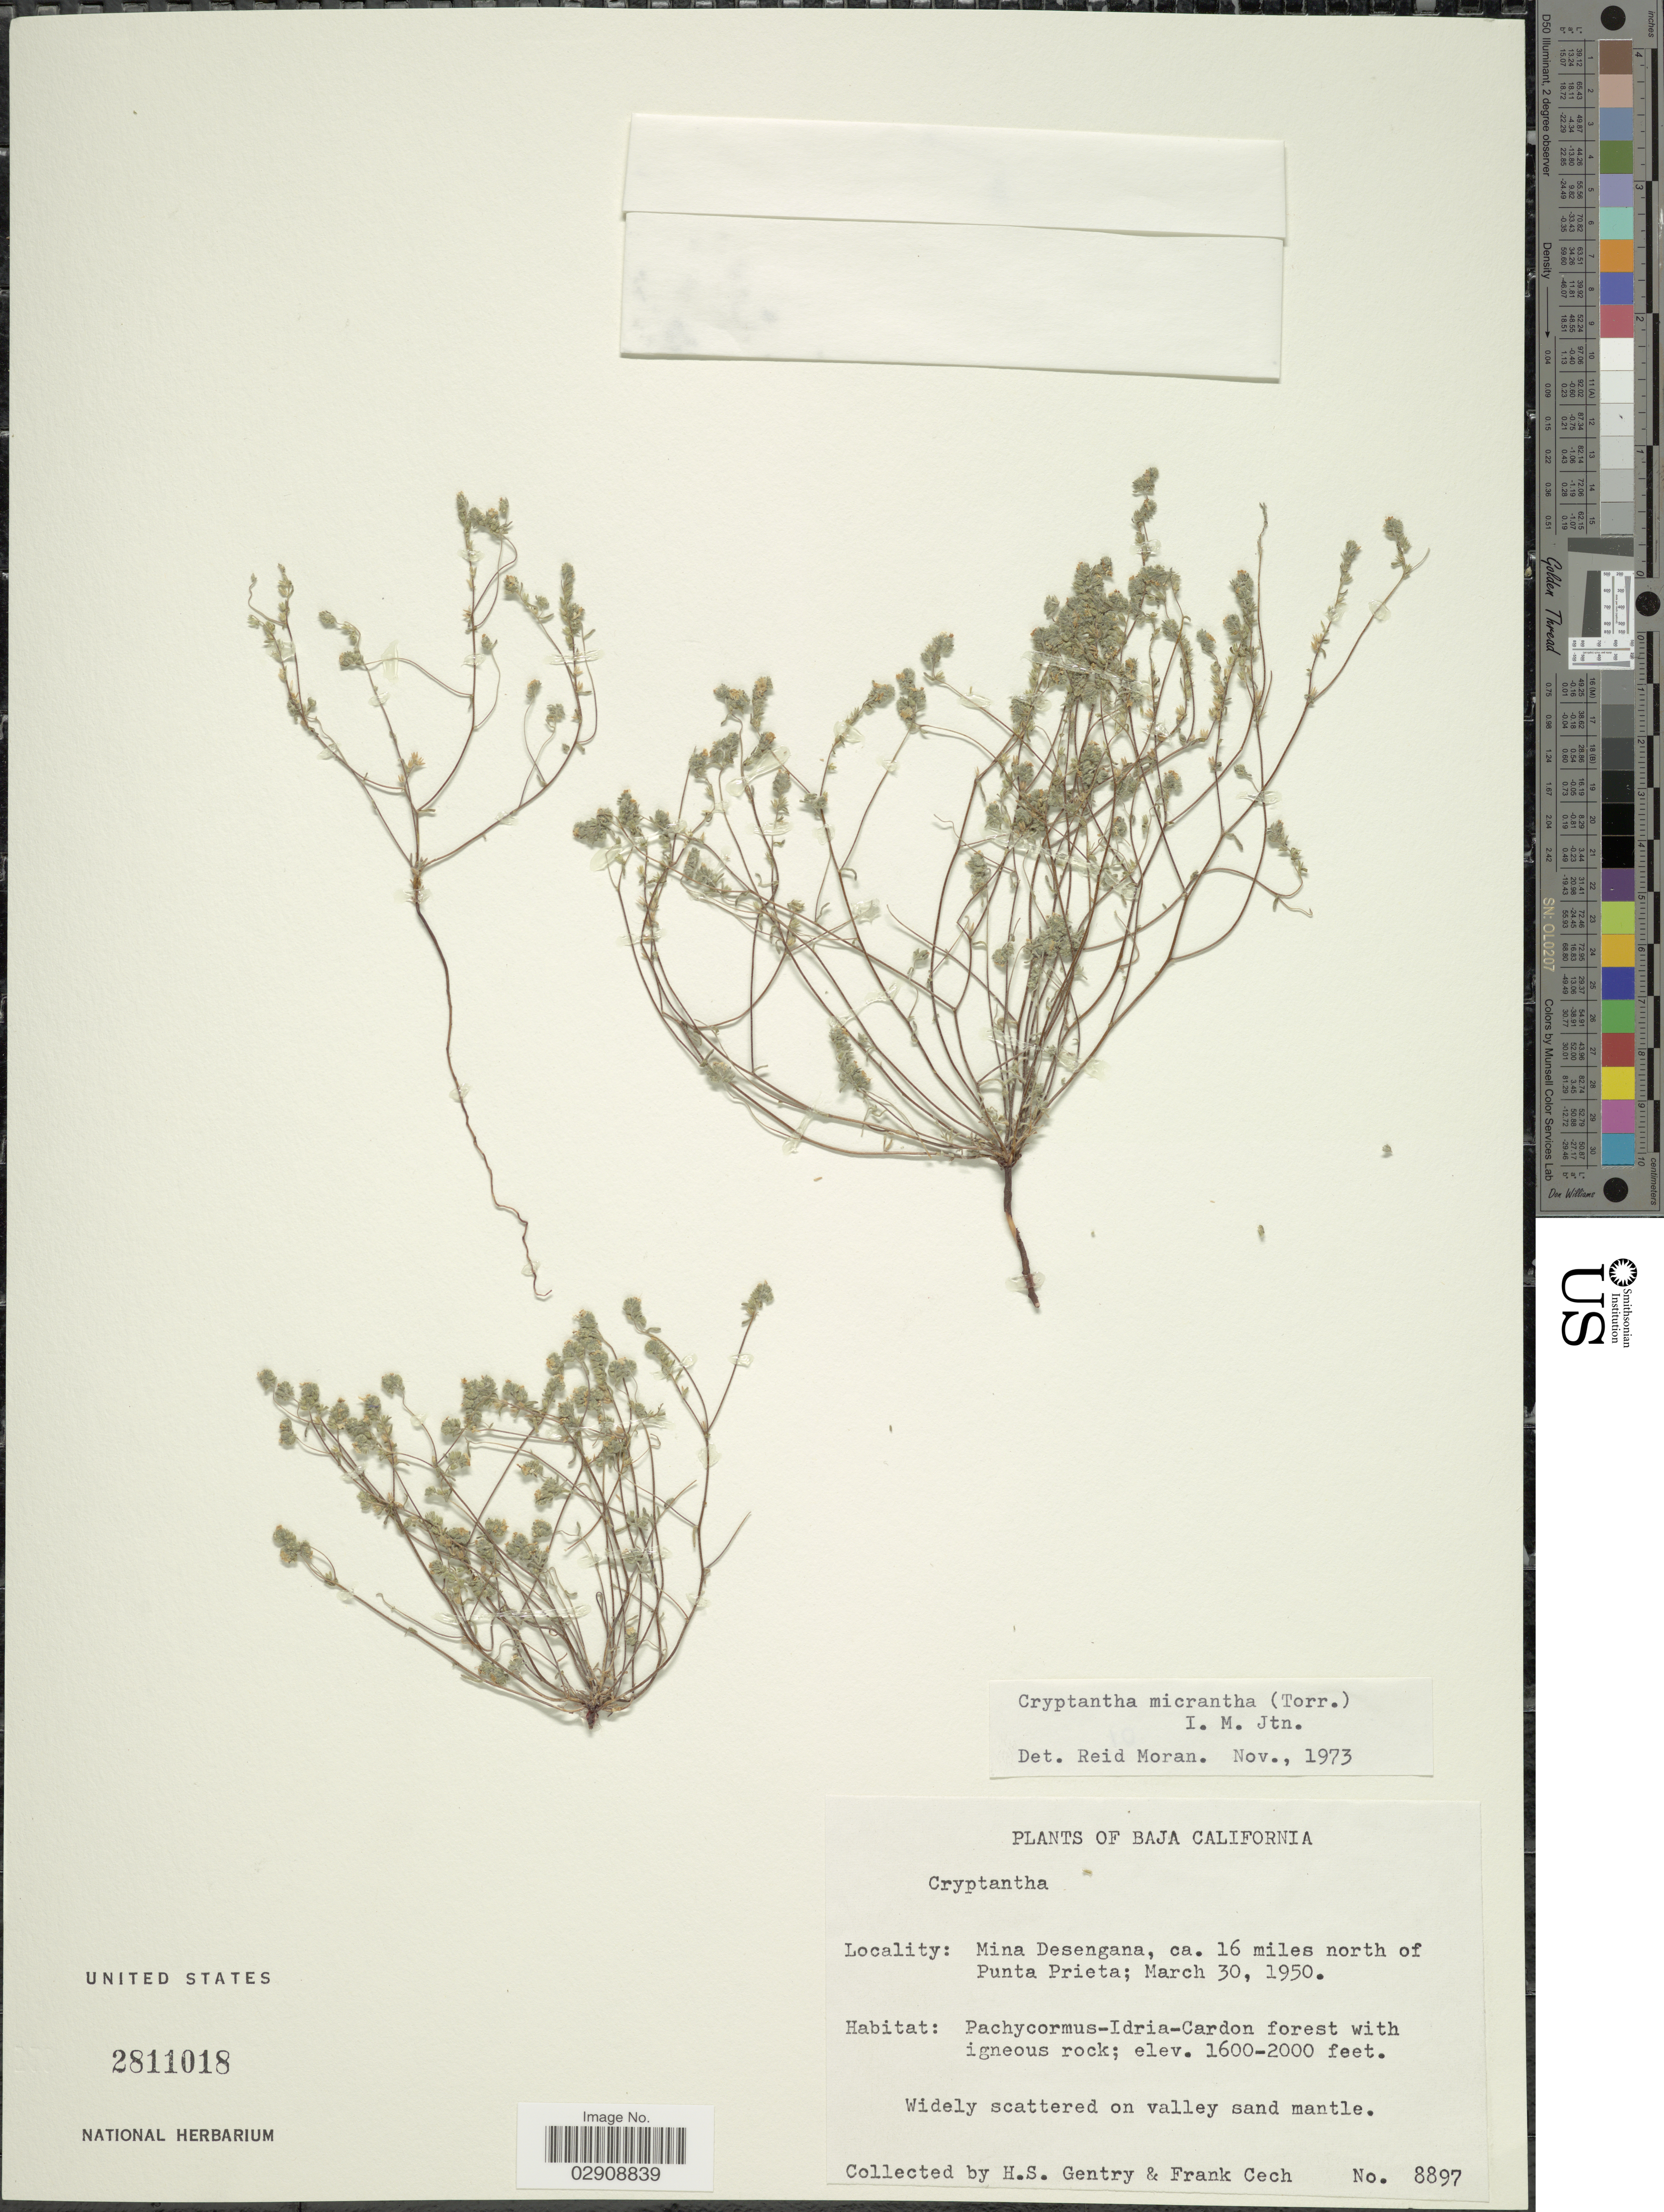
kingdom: Plantae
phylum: Tracheophyta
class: Magnoliopsida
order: Boraginales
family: Boraginaceae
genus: Cryptantha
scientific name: Cryptantha micrantha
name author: (Torr.) I.M. Johnst.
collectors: H. S. Gentry & F. Cech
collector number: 8897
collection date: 1950-03-30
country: Mexico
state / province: Baja California Norte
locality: Mina Desengana, ca. 16 miles north of Punta Prieta.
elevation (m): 488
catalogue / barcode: US 2811018